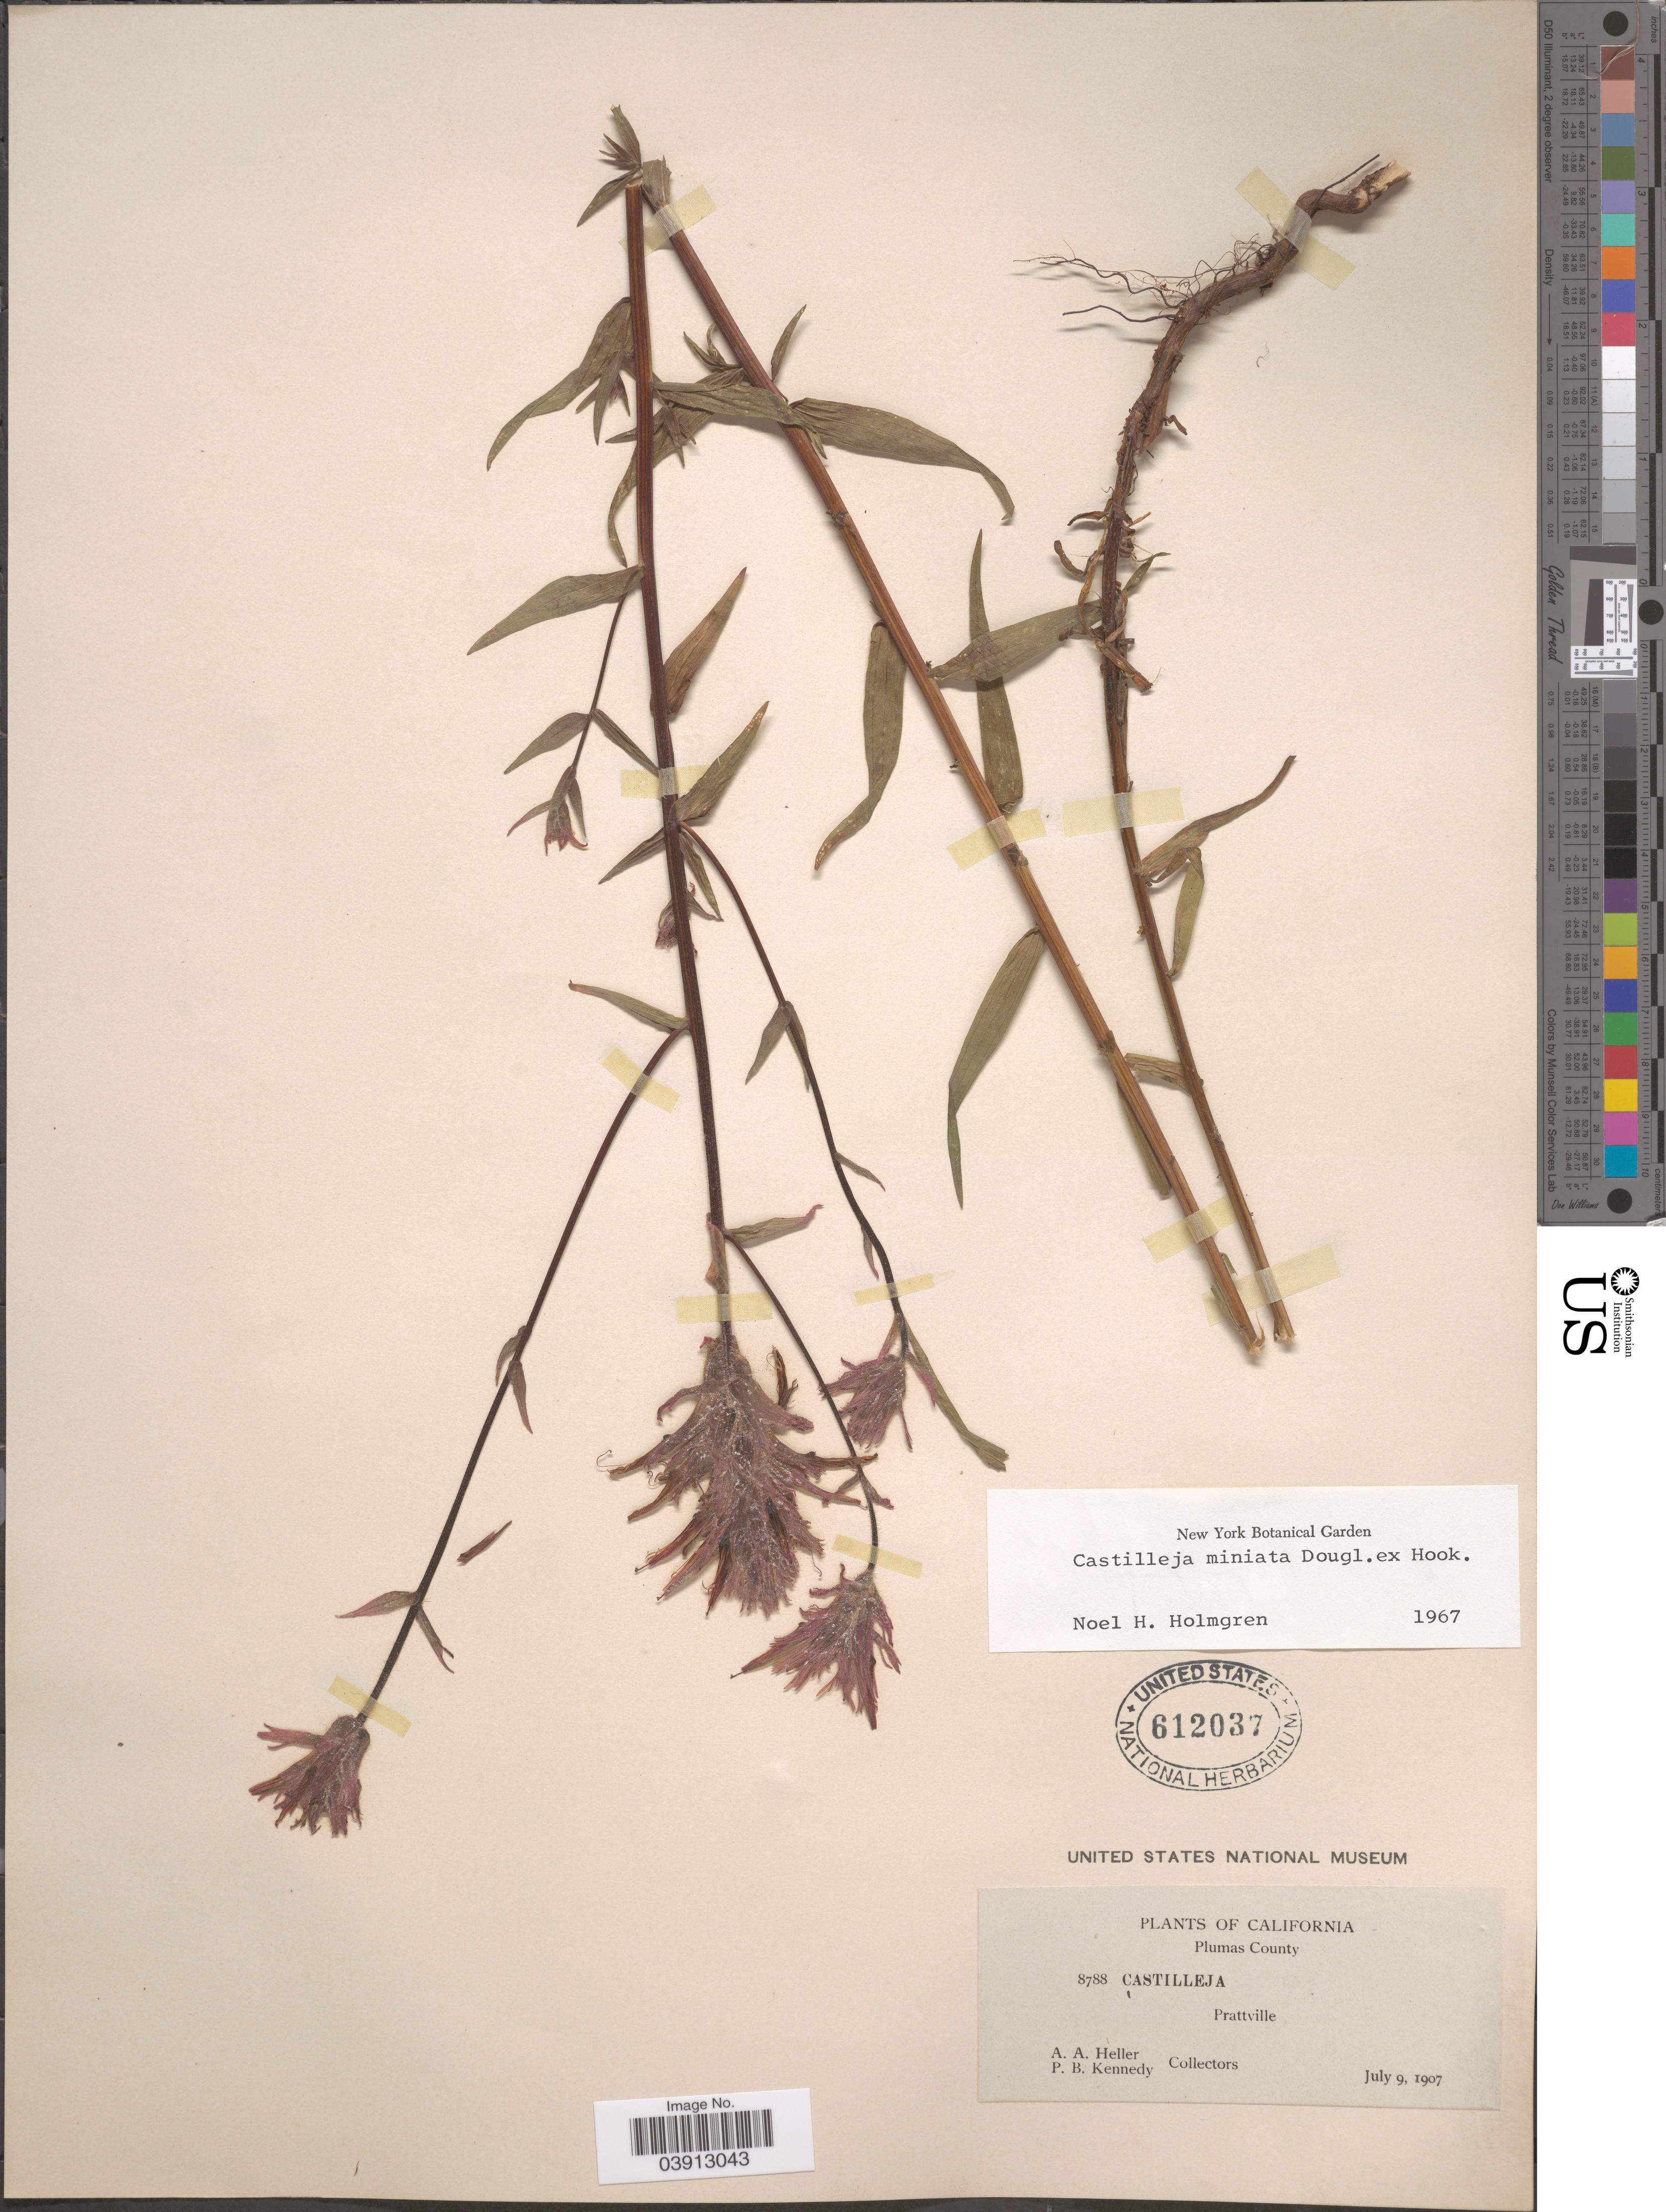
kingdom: Plantae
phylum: Tracheophyta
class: Magnoliopsida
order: Lamiales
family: Orobanchaceae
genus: Castilleja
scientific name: Castilleja miniata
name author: Douglas ex Hook.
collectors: A. A. Heller & P. B. Kennedy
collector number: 8788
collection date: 1907-07-09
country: United States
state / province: California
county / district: Plumas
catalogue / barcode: US 612037